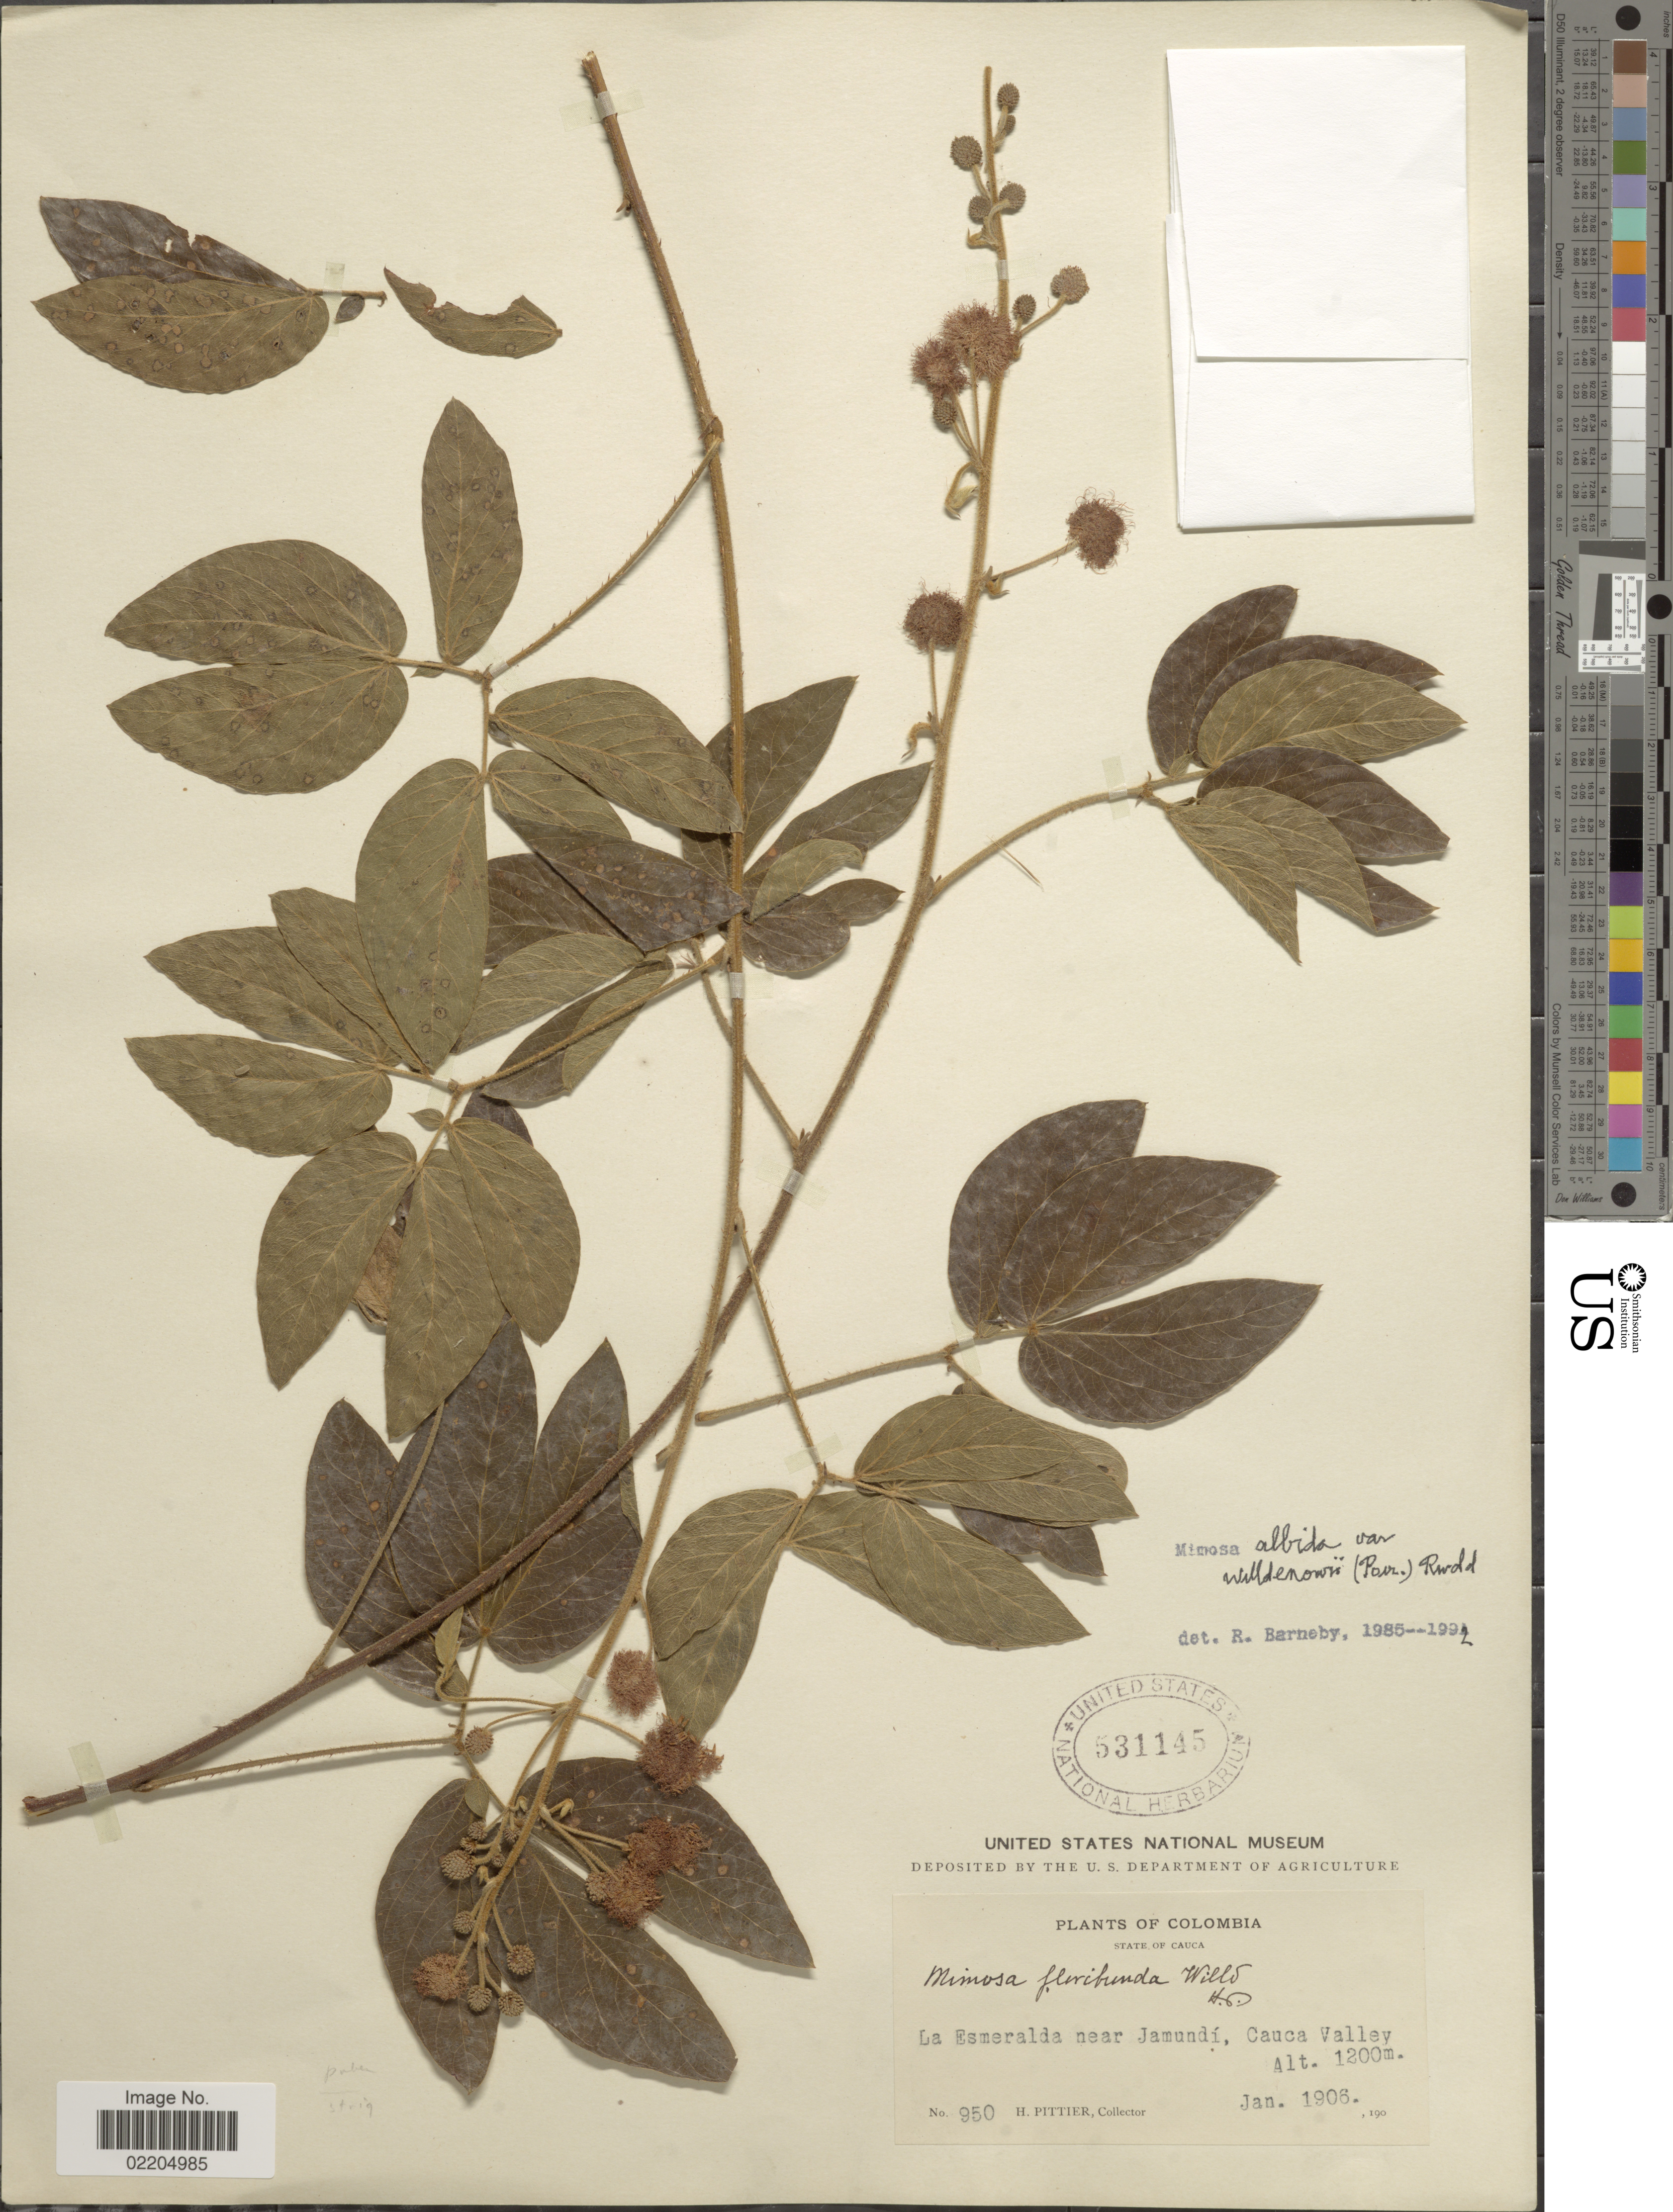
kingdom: Plantae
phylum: Tracheophyta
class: Magnoliopsida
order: Fabales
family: Fabaceae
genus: Mimosa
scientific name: Mimosa albida var. willdenowii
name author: (Poir.) Rudd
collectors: H. F. Pittier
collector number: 950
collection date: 1906-01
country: Colombia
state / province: Cauca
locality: La Esmeralda near Jamundi, Cauca Valley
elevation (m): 1200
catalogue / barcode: US 531145